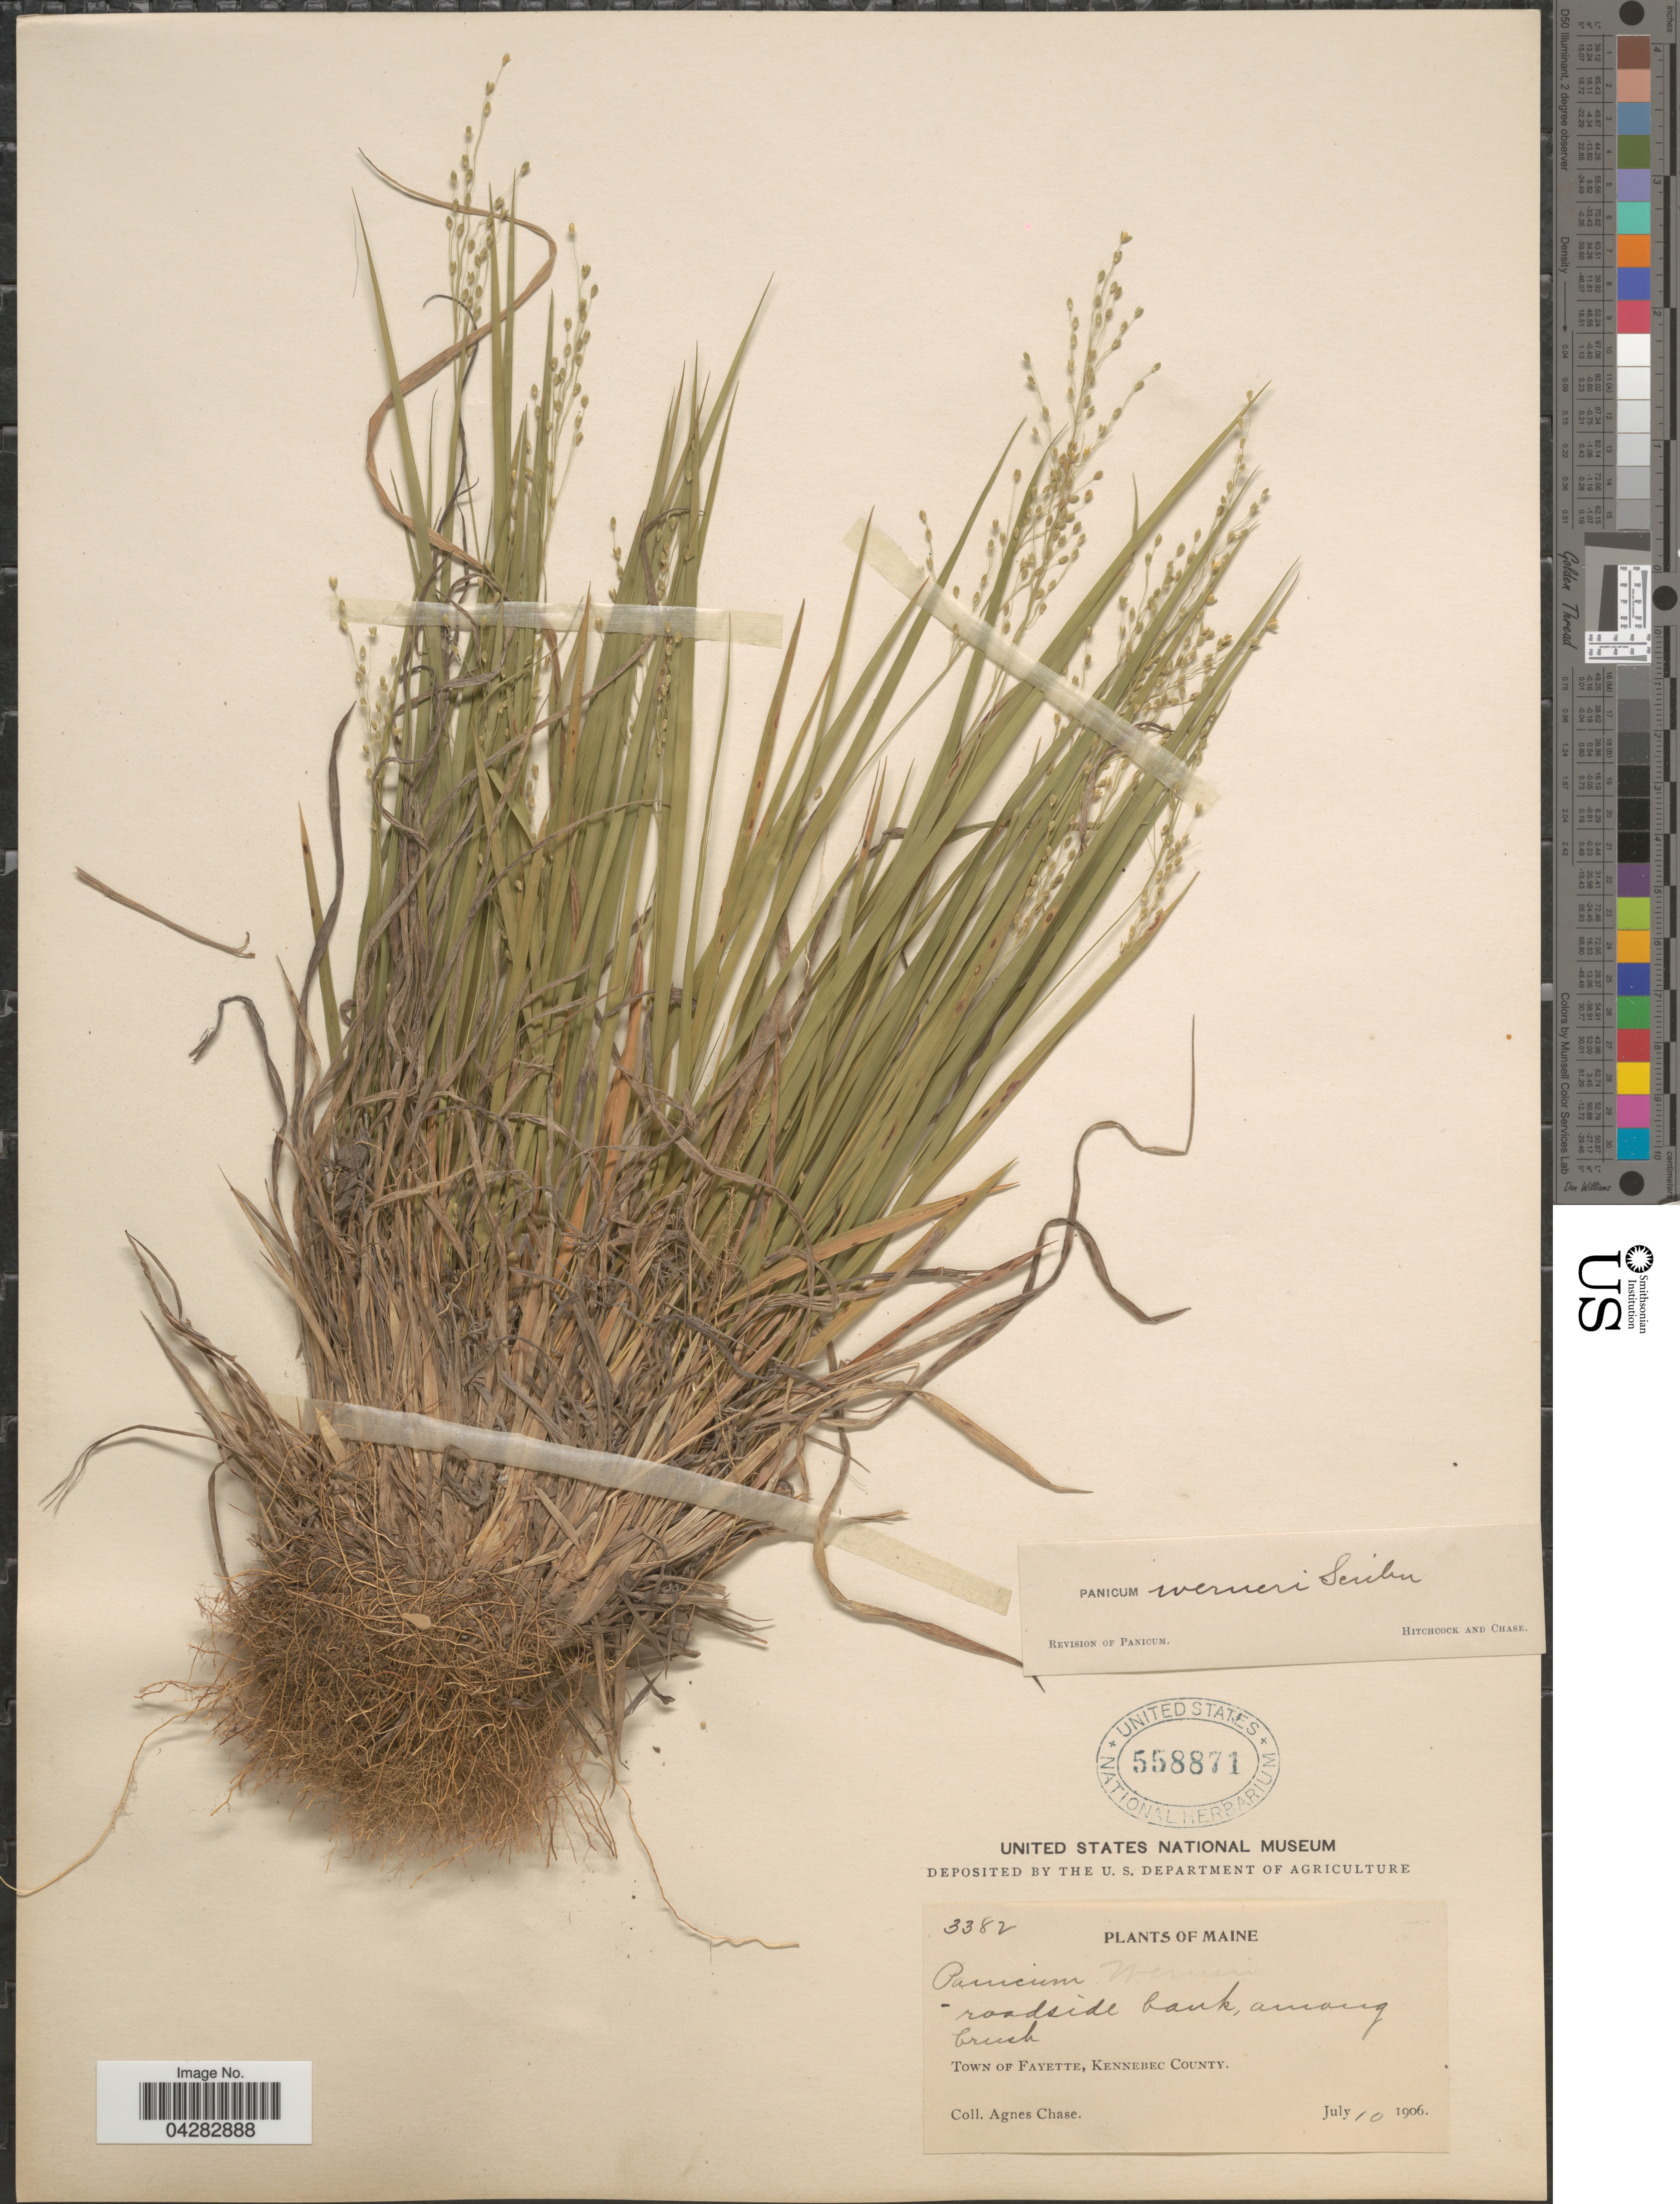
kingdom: Plantae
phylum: Tracheophyta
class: Liliopsida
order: Poales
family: Poaceae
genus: Dichanthelium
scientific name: Dichanthelium linearifolium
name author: (Scribn.) Gould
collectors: A. Chase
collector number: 3382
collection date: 1906-07-10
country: United States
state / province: Maine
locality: Town of Fayette, Kennebec County.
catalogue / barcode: US 558871